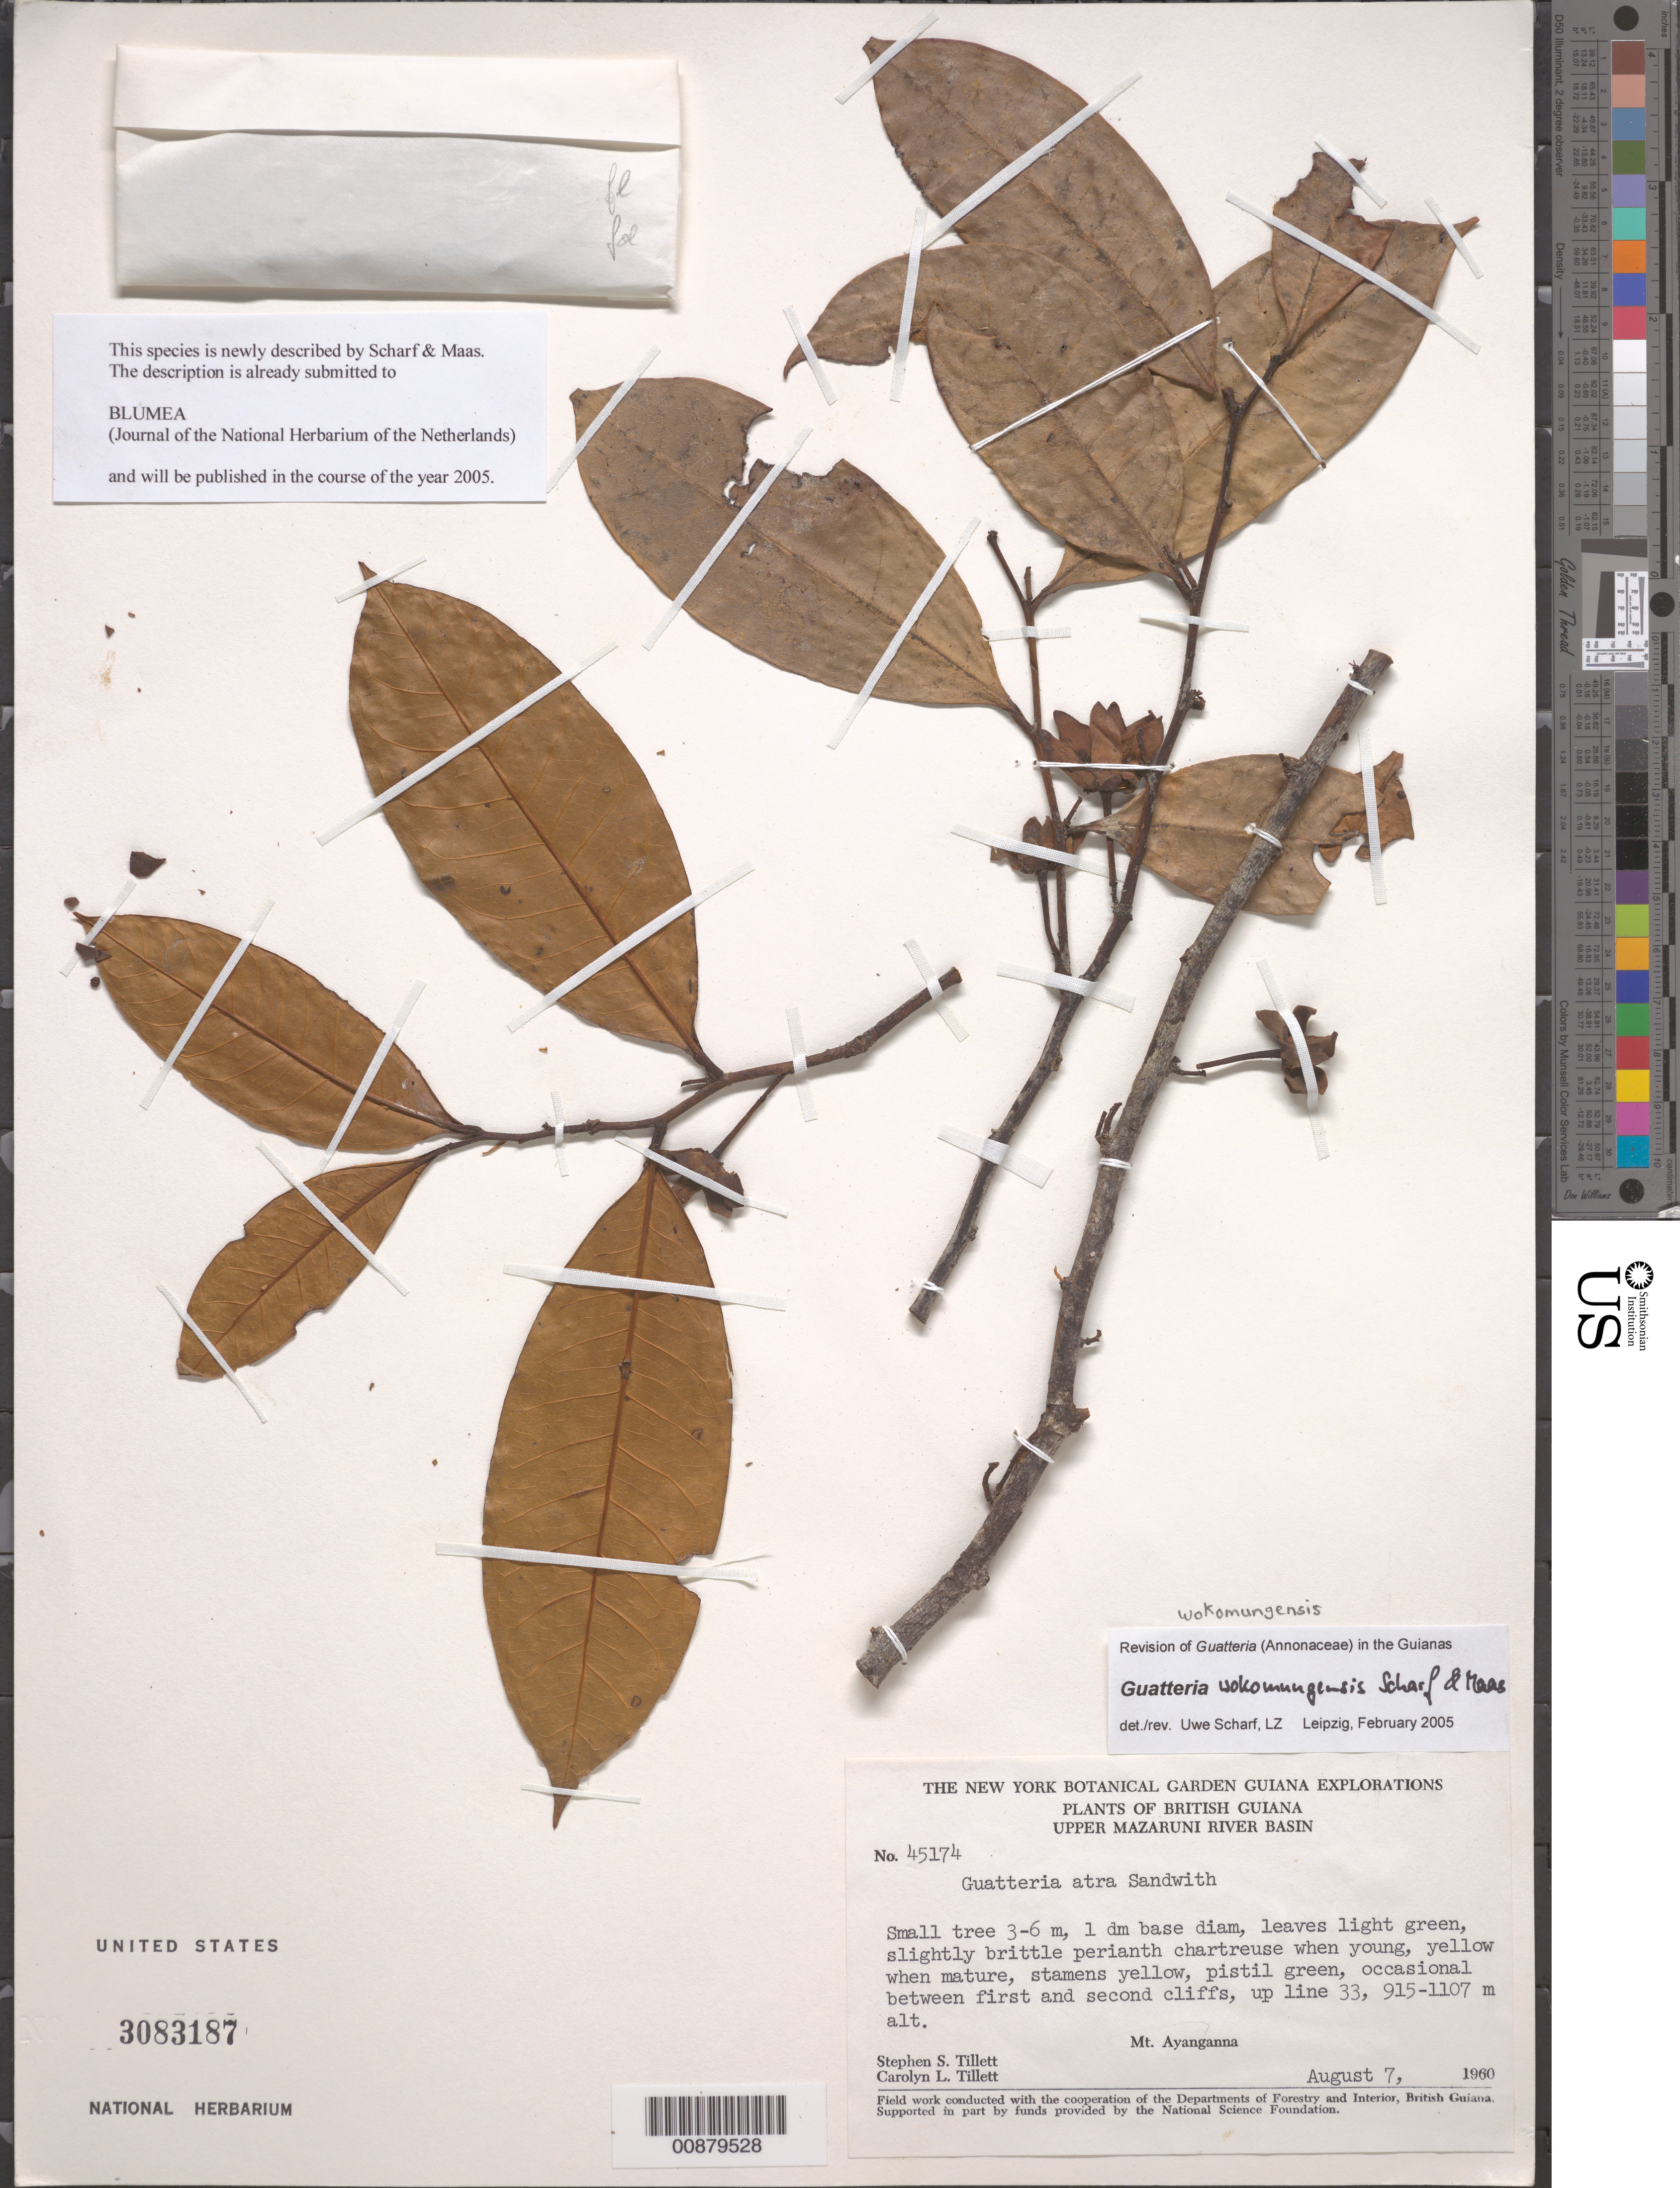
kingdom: Plantae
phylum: Tracheophyta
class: Magnoliopsida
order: Magnoliales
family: Annonaceae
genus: Guatteria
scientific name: Guatteria wokomungensis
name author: Scharf & Maas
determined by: Scharf, U.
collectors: S. S. Tillett & C. L. Tillett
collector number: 45174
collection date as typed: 7-Aug-60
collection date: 1960-08-07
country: Guyana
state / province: Cuyuni-Mazaruni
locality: Mt. Ayanganna, betw. first & second cliffs up line 33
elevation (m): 915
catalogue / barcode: US 3083187